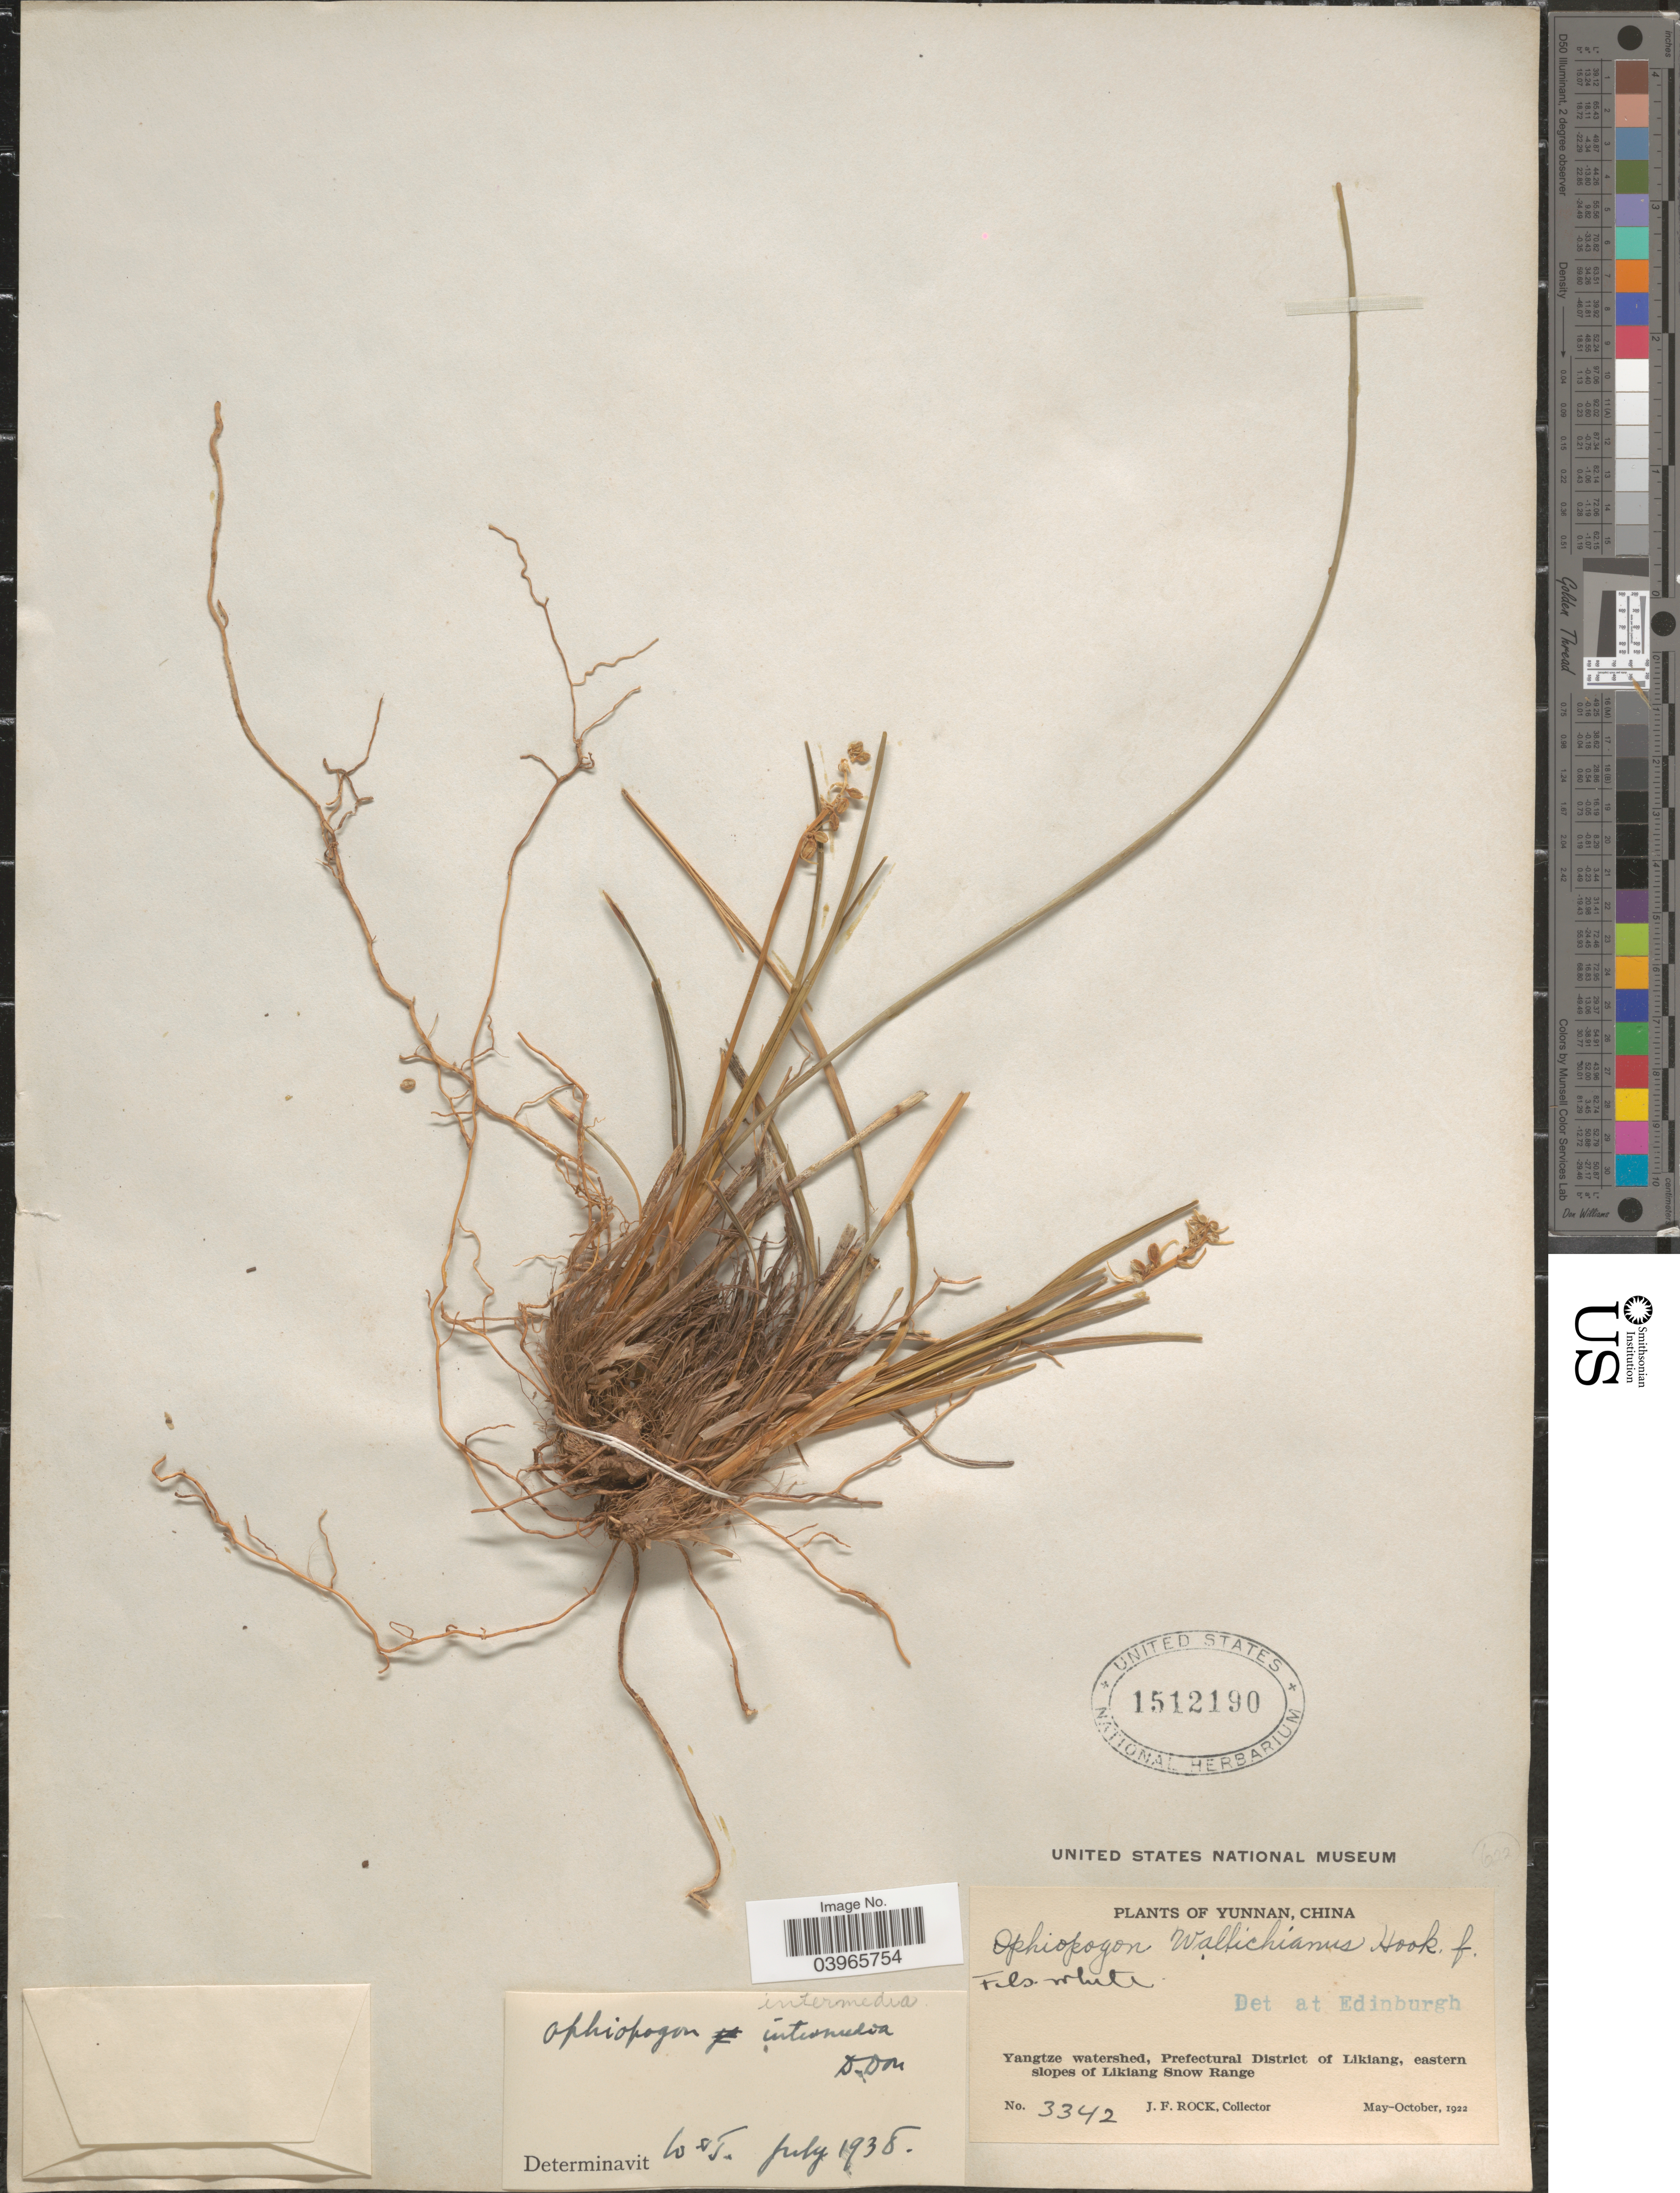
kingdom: Plantae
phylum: Tracheophyta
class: Liliopsida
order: Asparagales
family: Asparagaceae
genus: Ophiopogon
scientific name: Ophiopogon intermedius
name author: D. Don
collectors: J. Rock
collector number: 3342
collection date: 1922-05/1922-10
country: China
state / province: Yunnan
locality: Yangtze watershed, Prefectural District of Likiang, eastern slopes of Likiang Snow Range.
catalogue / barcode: US 1512190